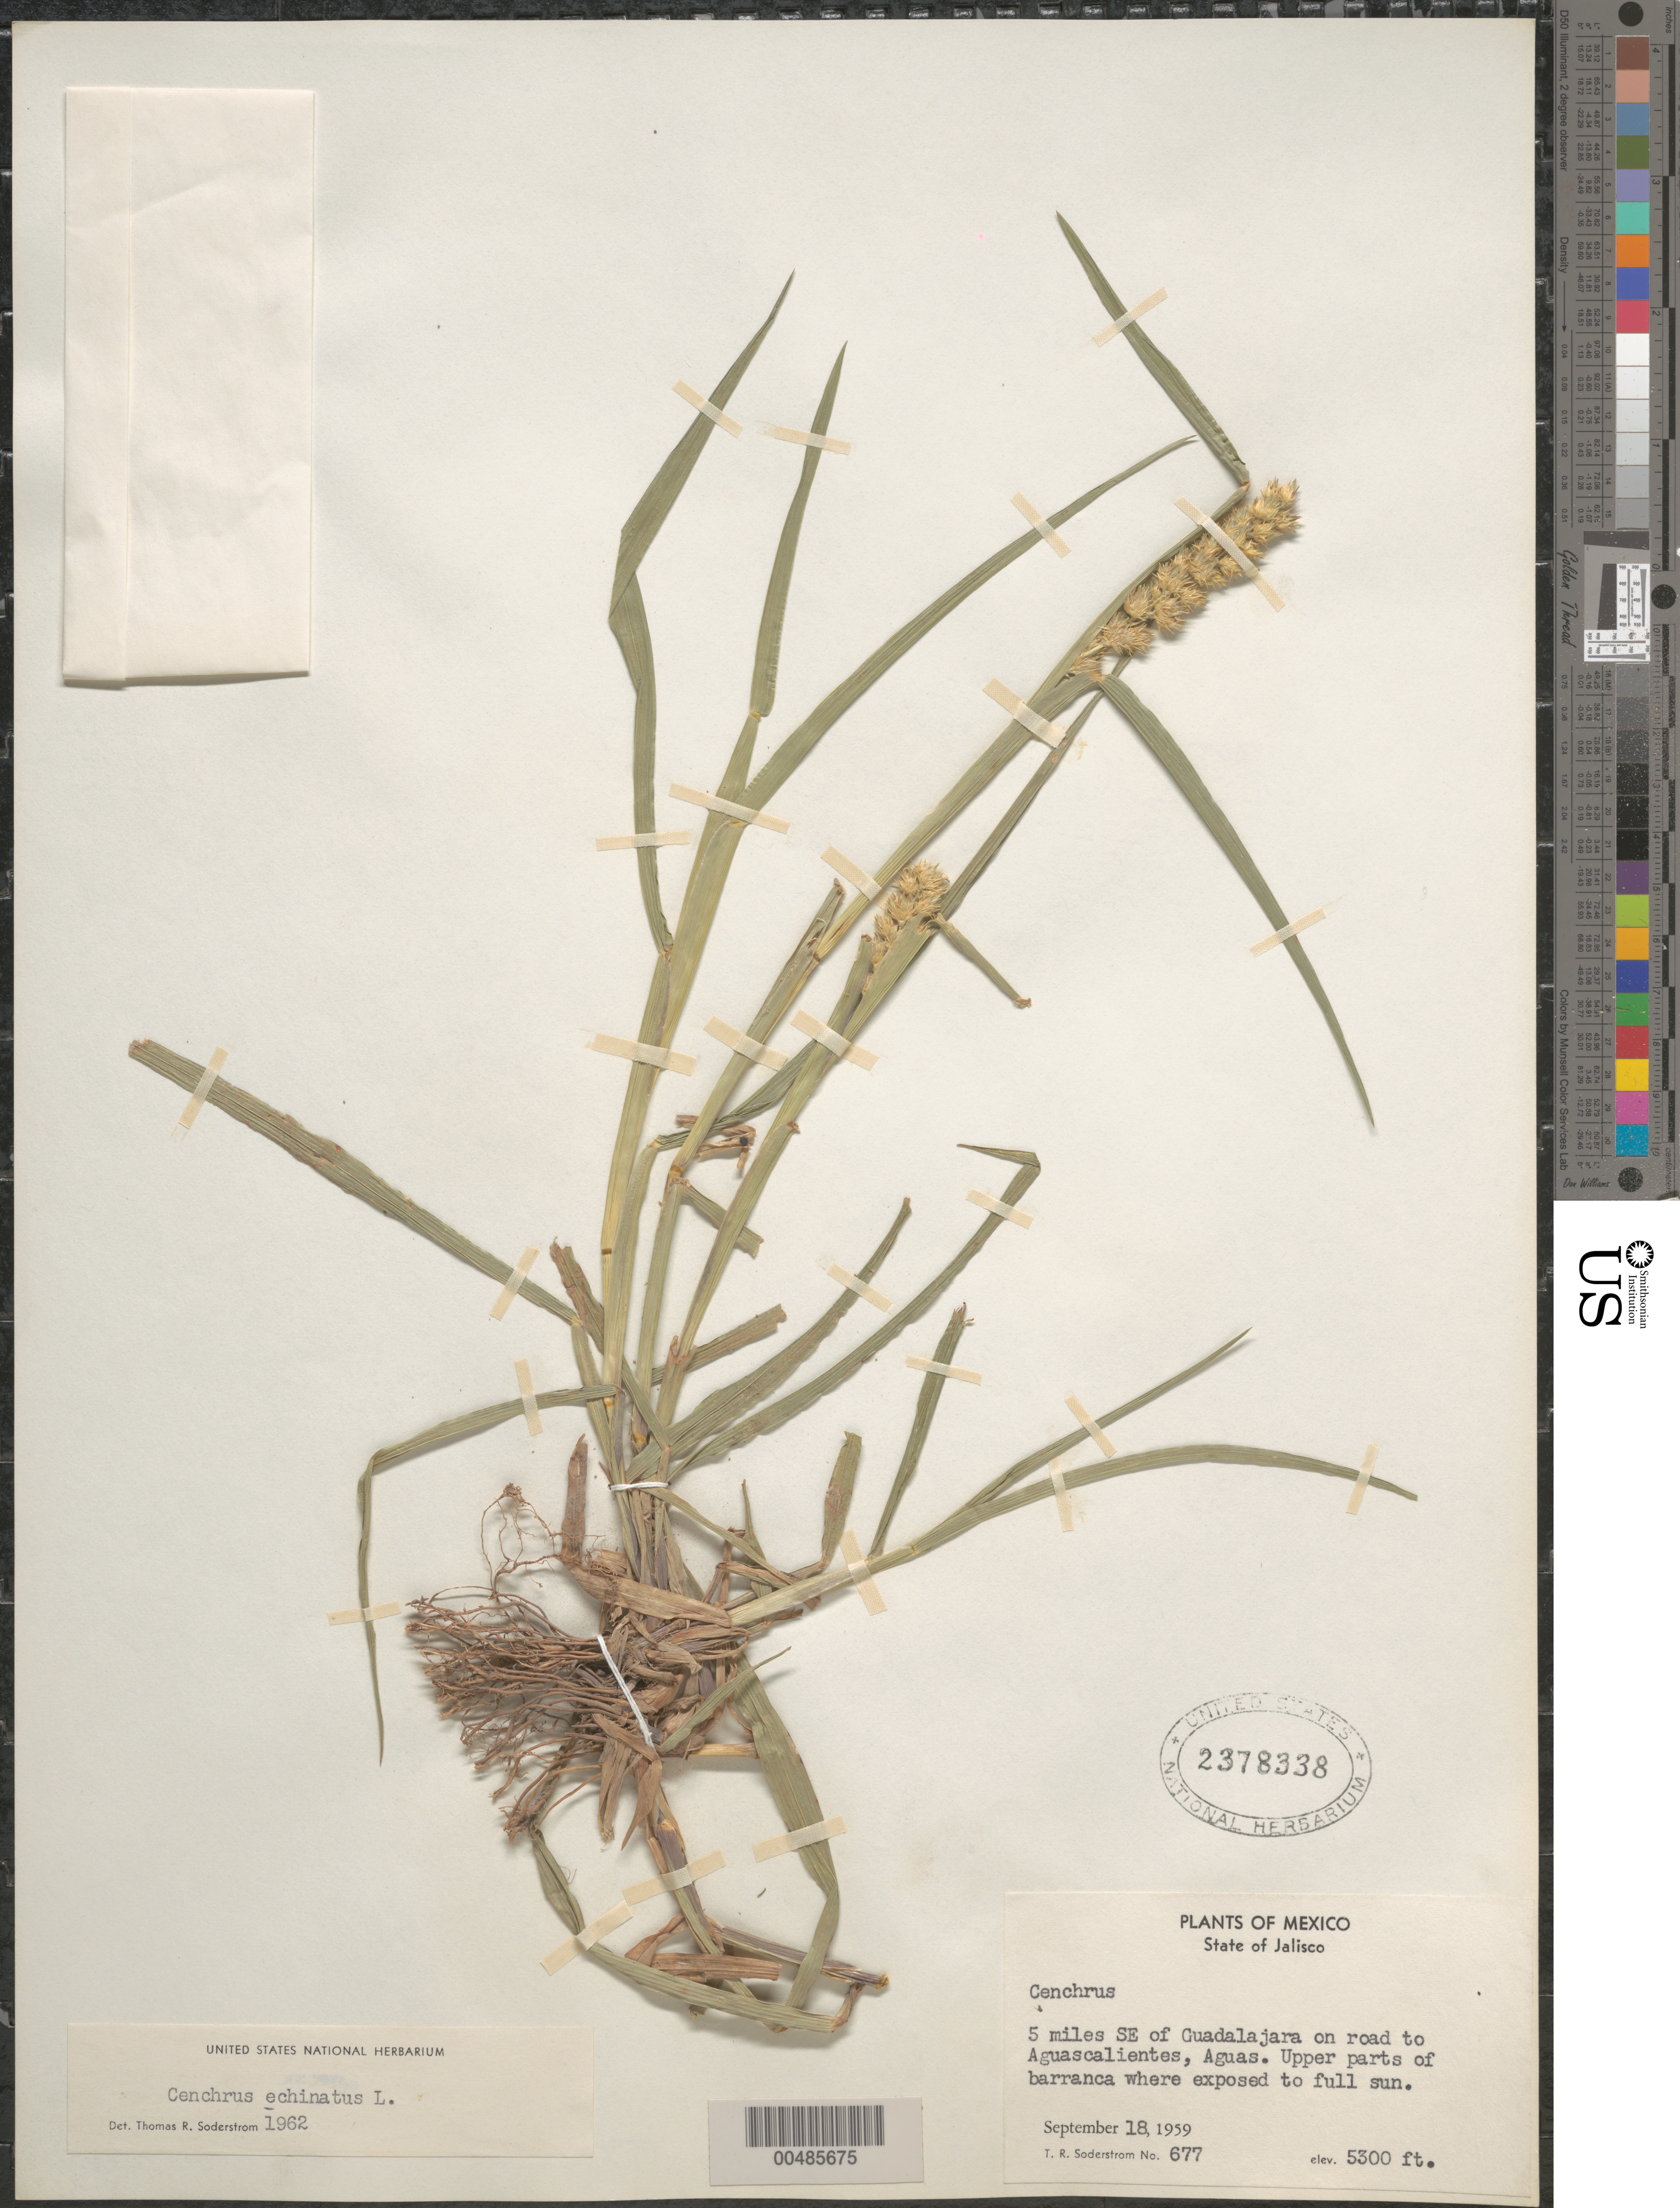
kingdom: Plantae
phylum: Tracheophyta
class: Liliopsida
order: Poales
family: Poaceae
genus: Cenchrus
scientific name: Cenchrus echinatus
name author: L.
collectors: T. R. Soderstrom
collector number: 677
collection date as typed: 18 Sep 1959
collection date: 1959-09-18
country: Mexico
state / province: Jalisco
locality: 5 mi SE of Guadalajara on rd to Aguascalientes, Aguascalientes.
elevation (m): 1615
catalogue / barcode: US 2378338